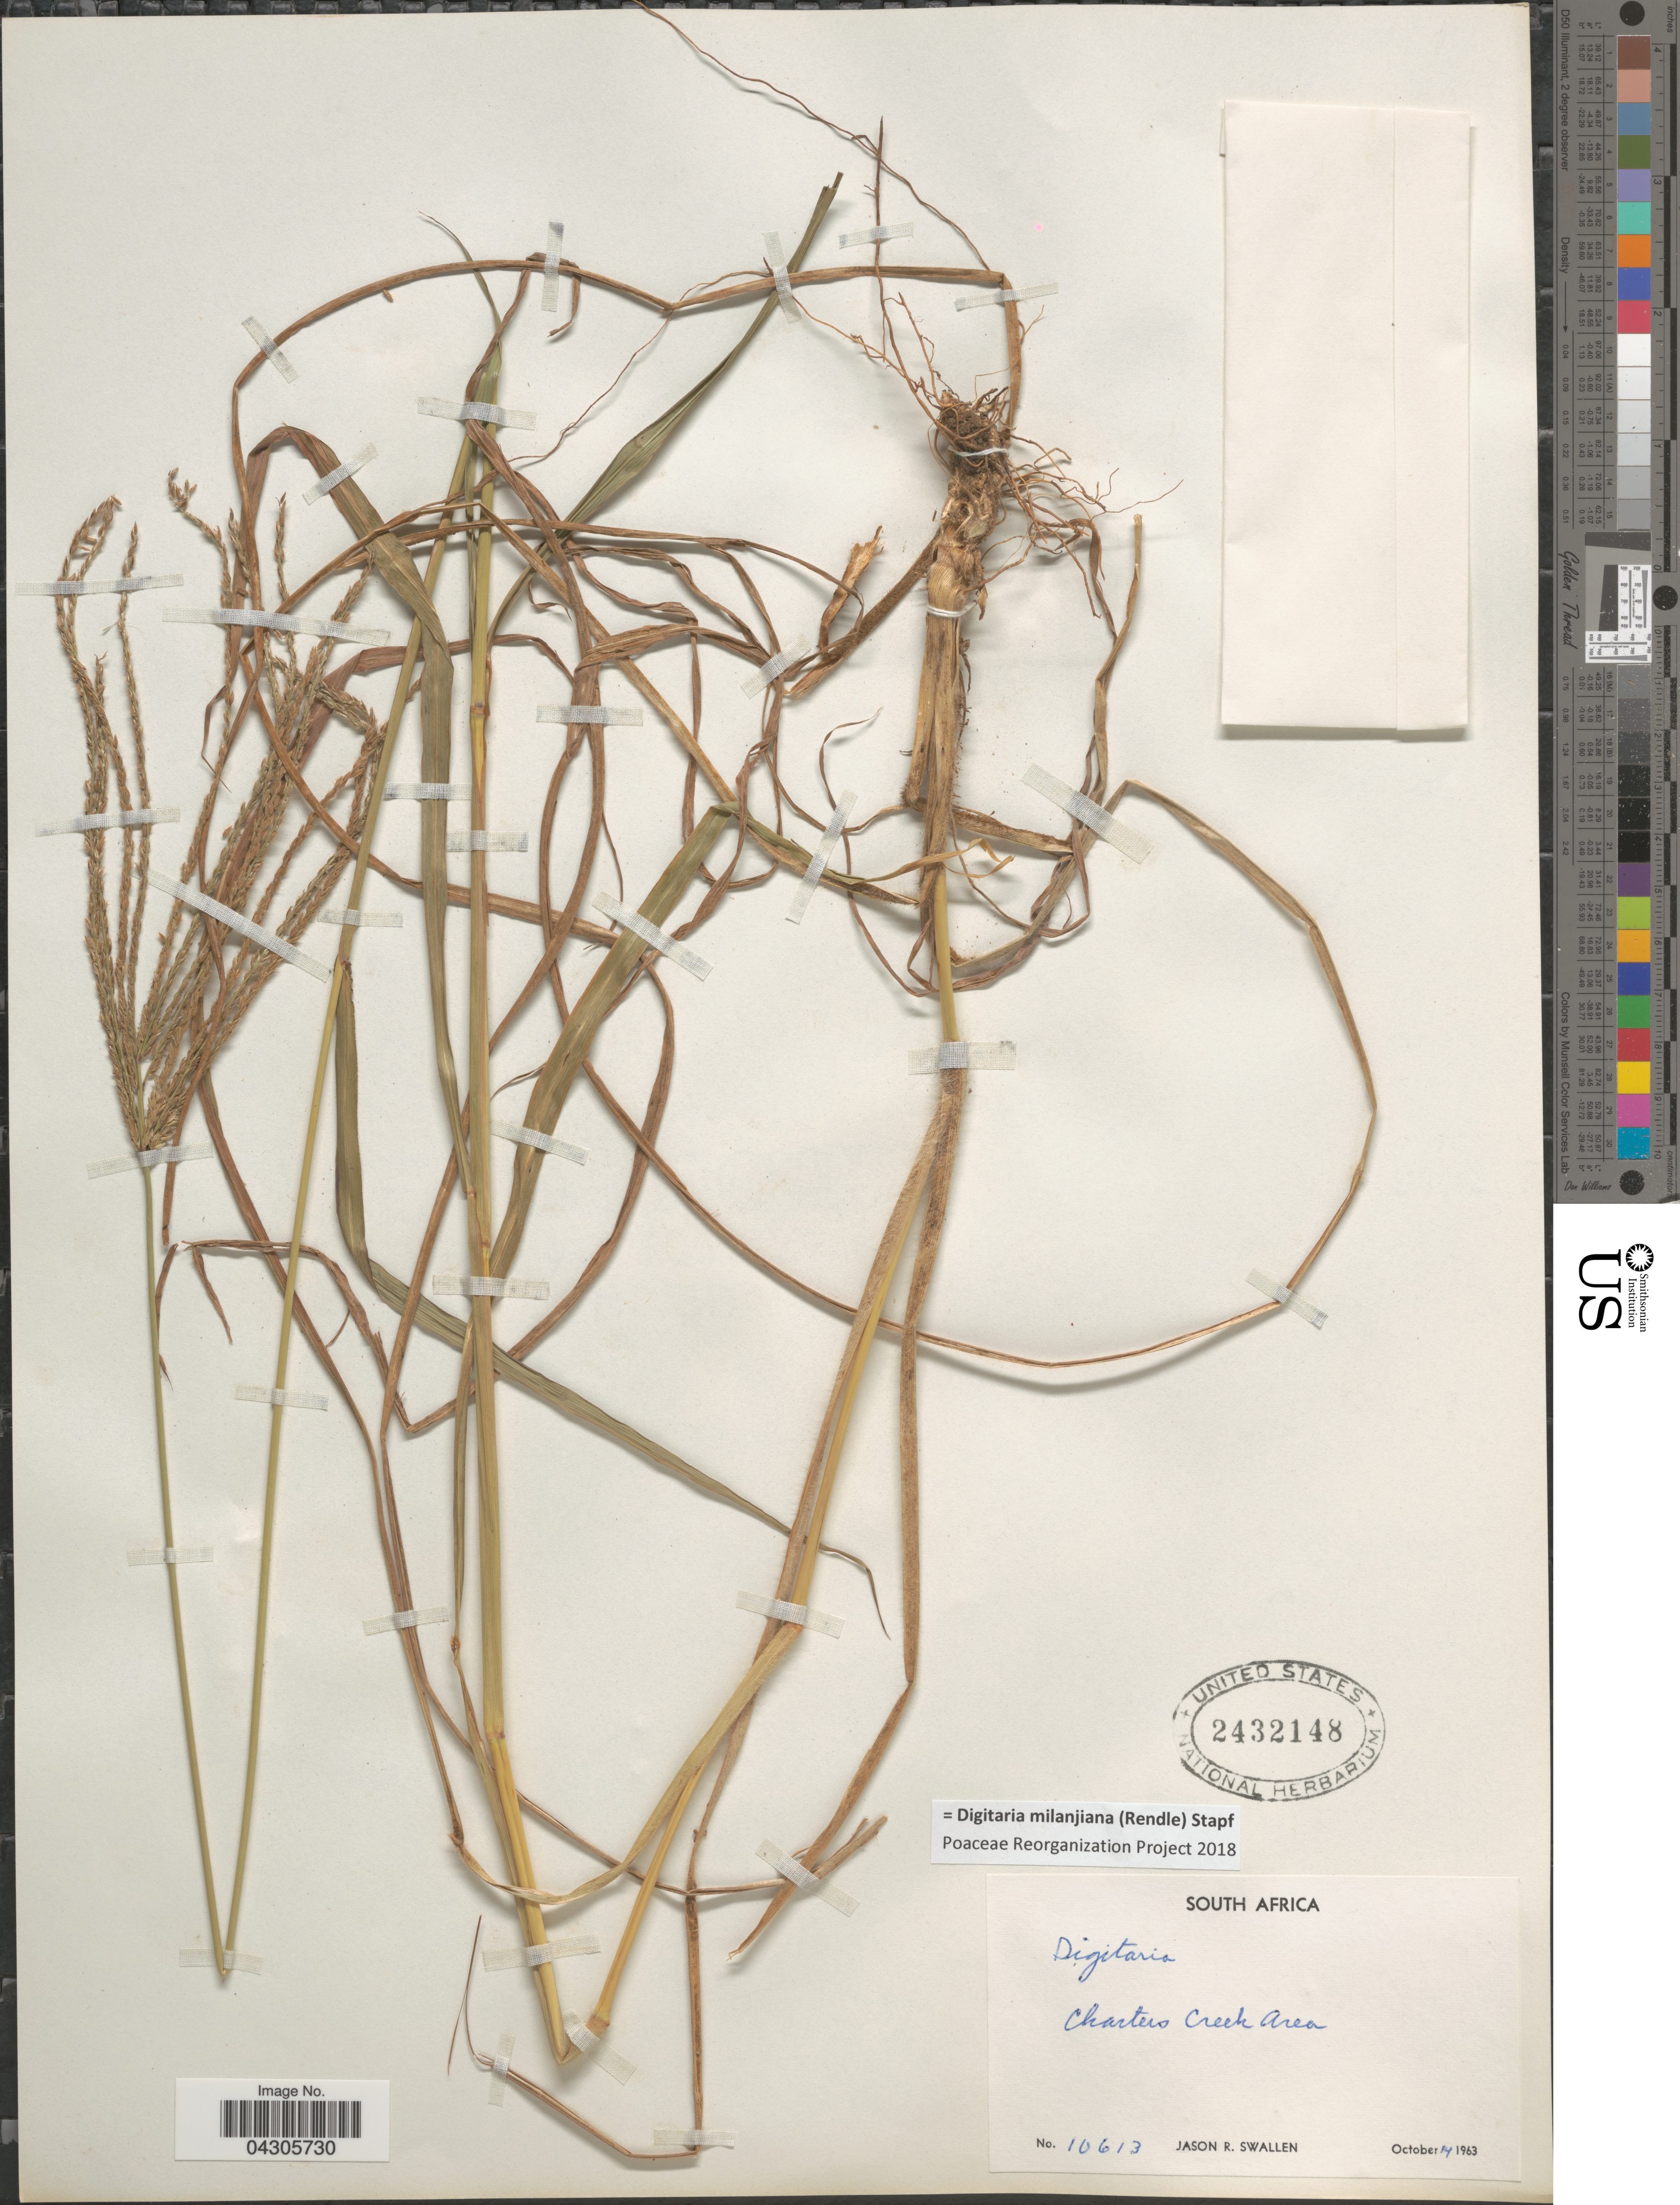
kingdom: Plantae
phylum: Tracheophyta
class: Liliopsida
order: Poales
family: Poaceae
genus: Digitaria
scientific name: Digitaria milanjiana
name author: (Rendle) Stapf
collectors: J. R. Swallen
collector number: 10613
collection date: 1963-10-14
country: South Africa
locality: Charters Creek Area.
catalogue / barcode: US 2432148